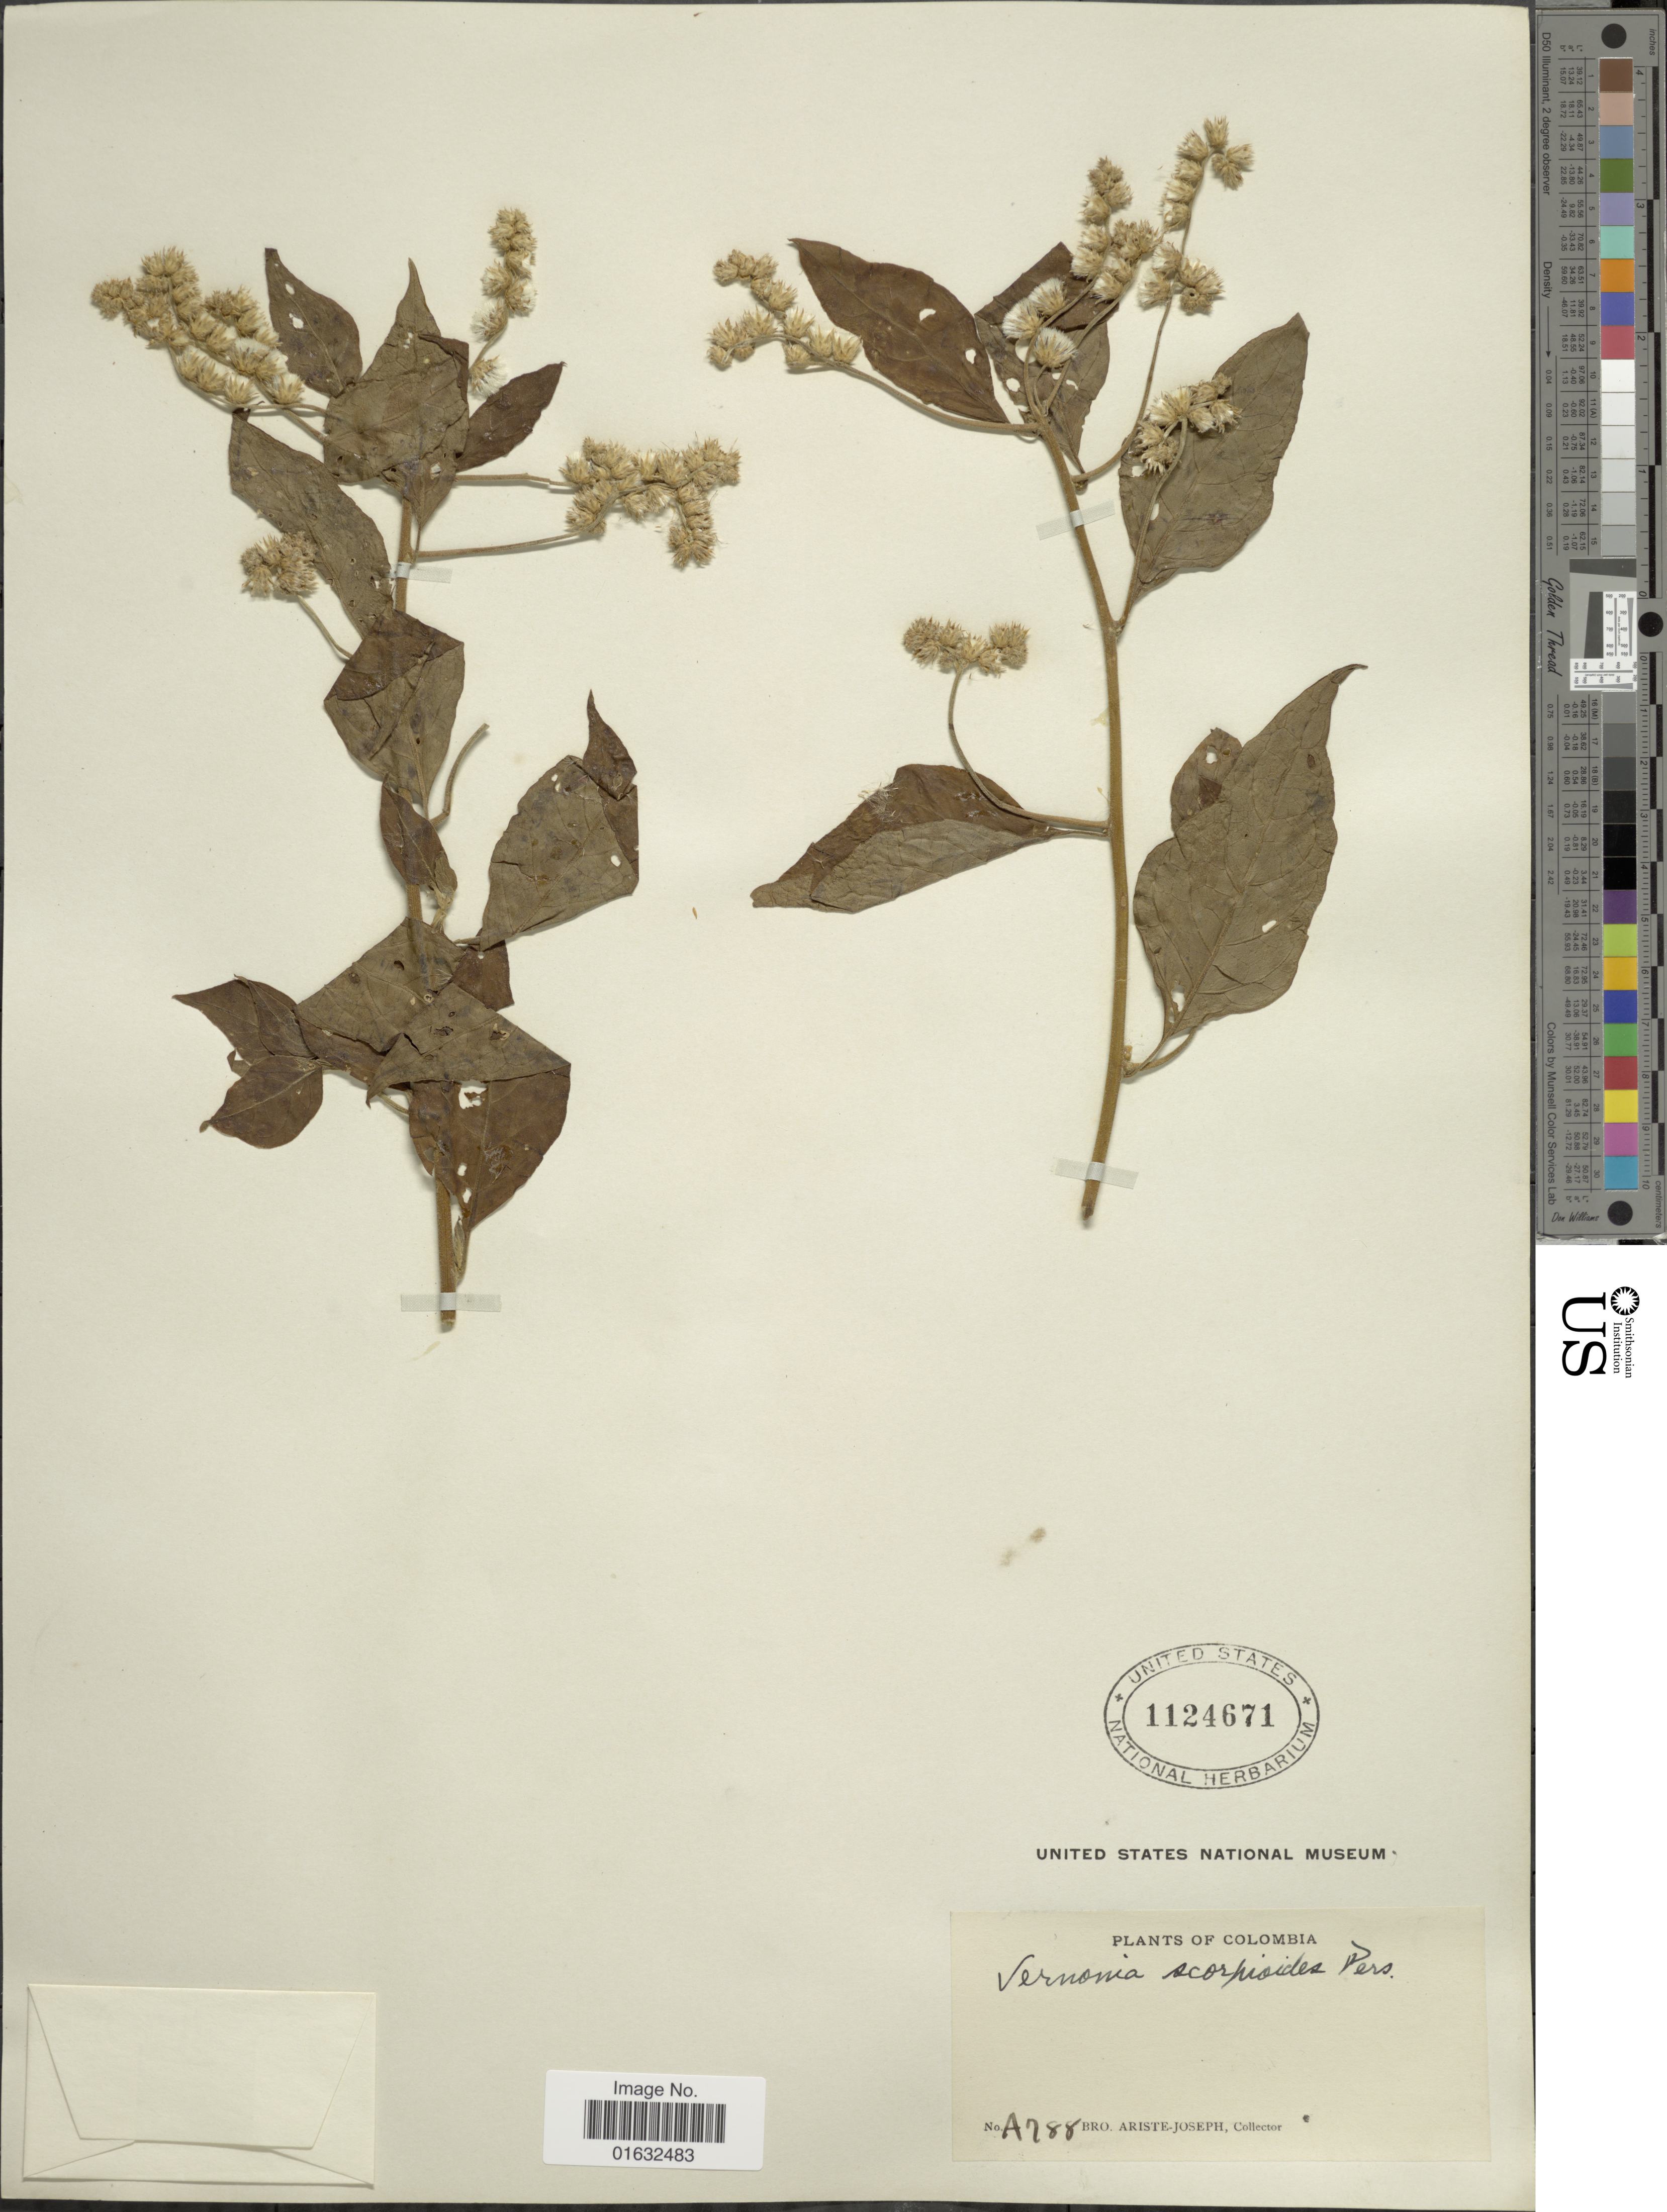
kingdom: Plantae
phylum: Tracheophyta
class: Magnoliopsida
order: Asterales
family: Asteraceae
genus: Cyrtocymura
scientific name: Cyrtocymura scorpioides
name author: (Lam.) H. Rob.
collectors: Bro. Ariste-Joseph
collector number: A788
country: Colombia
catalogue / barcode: US 1124671